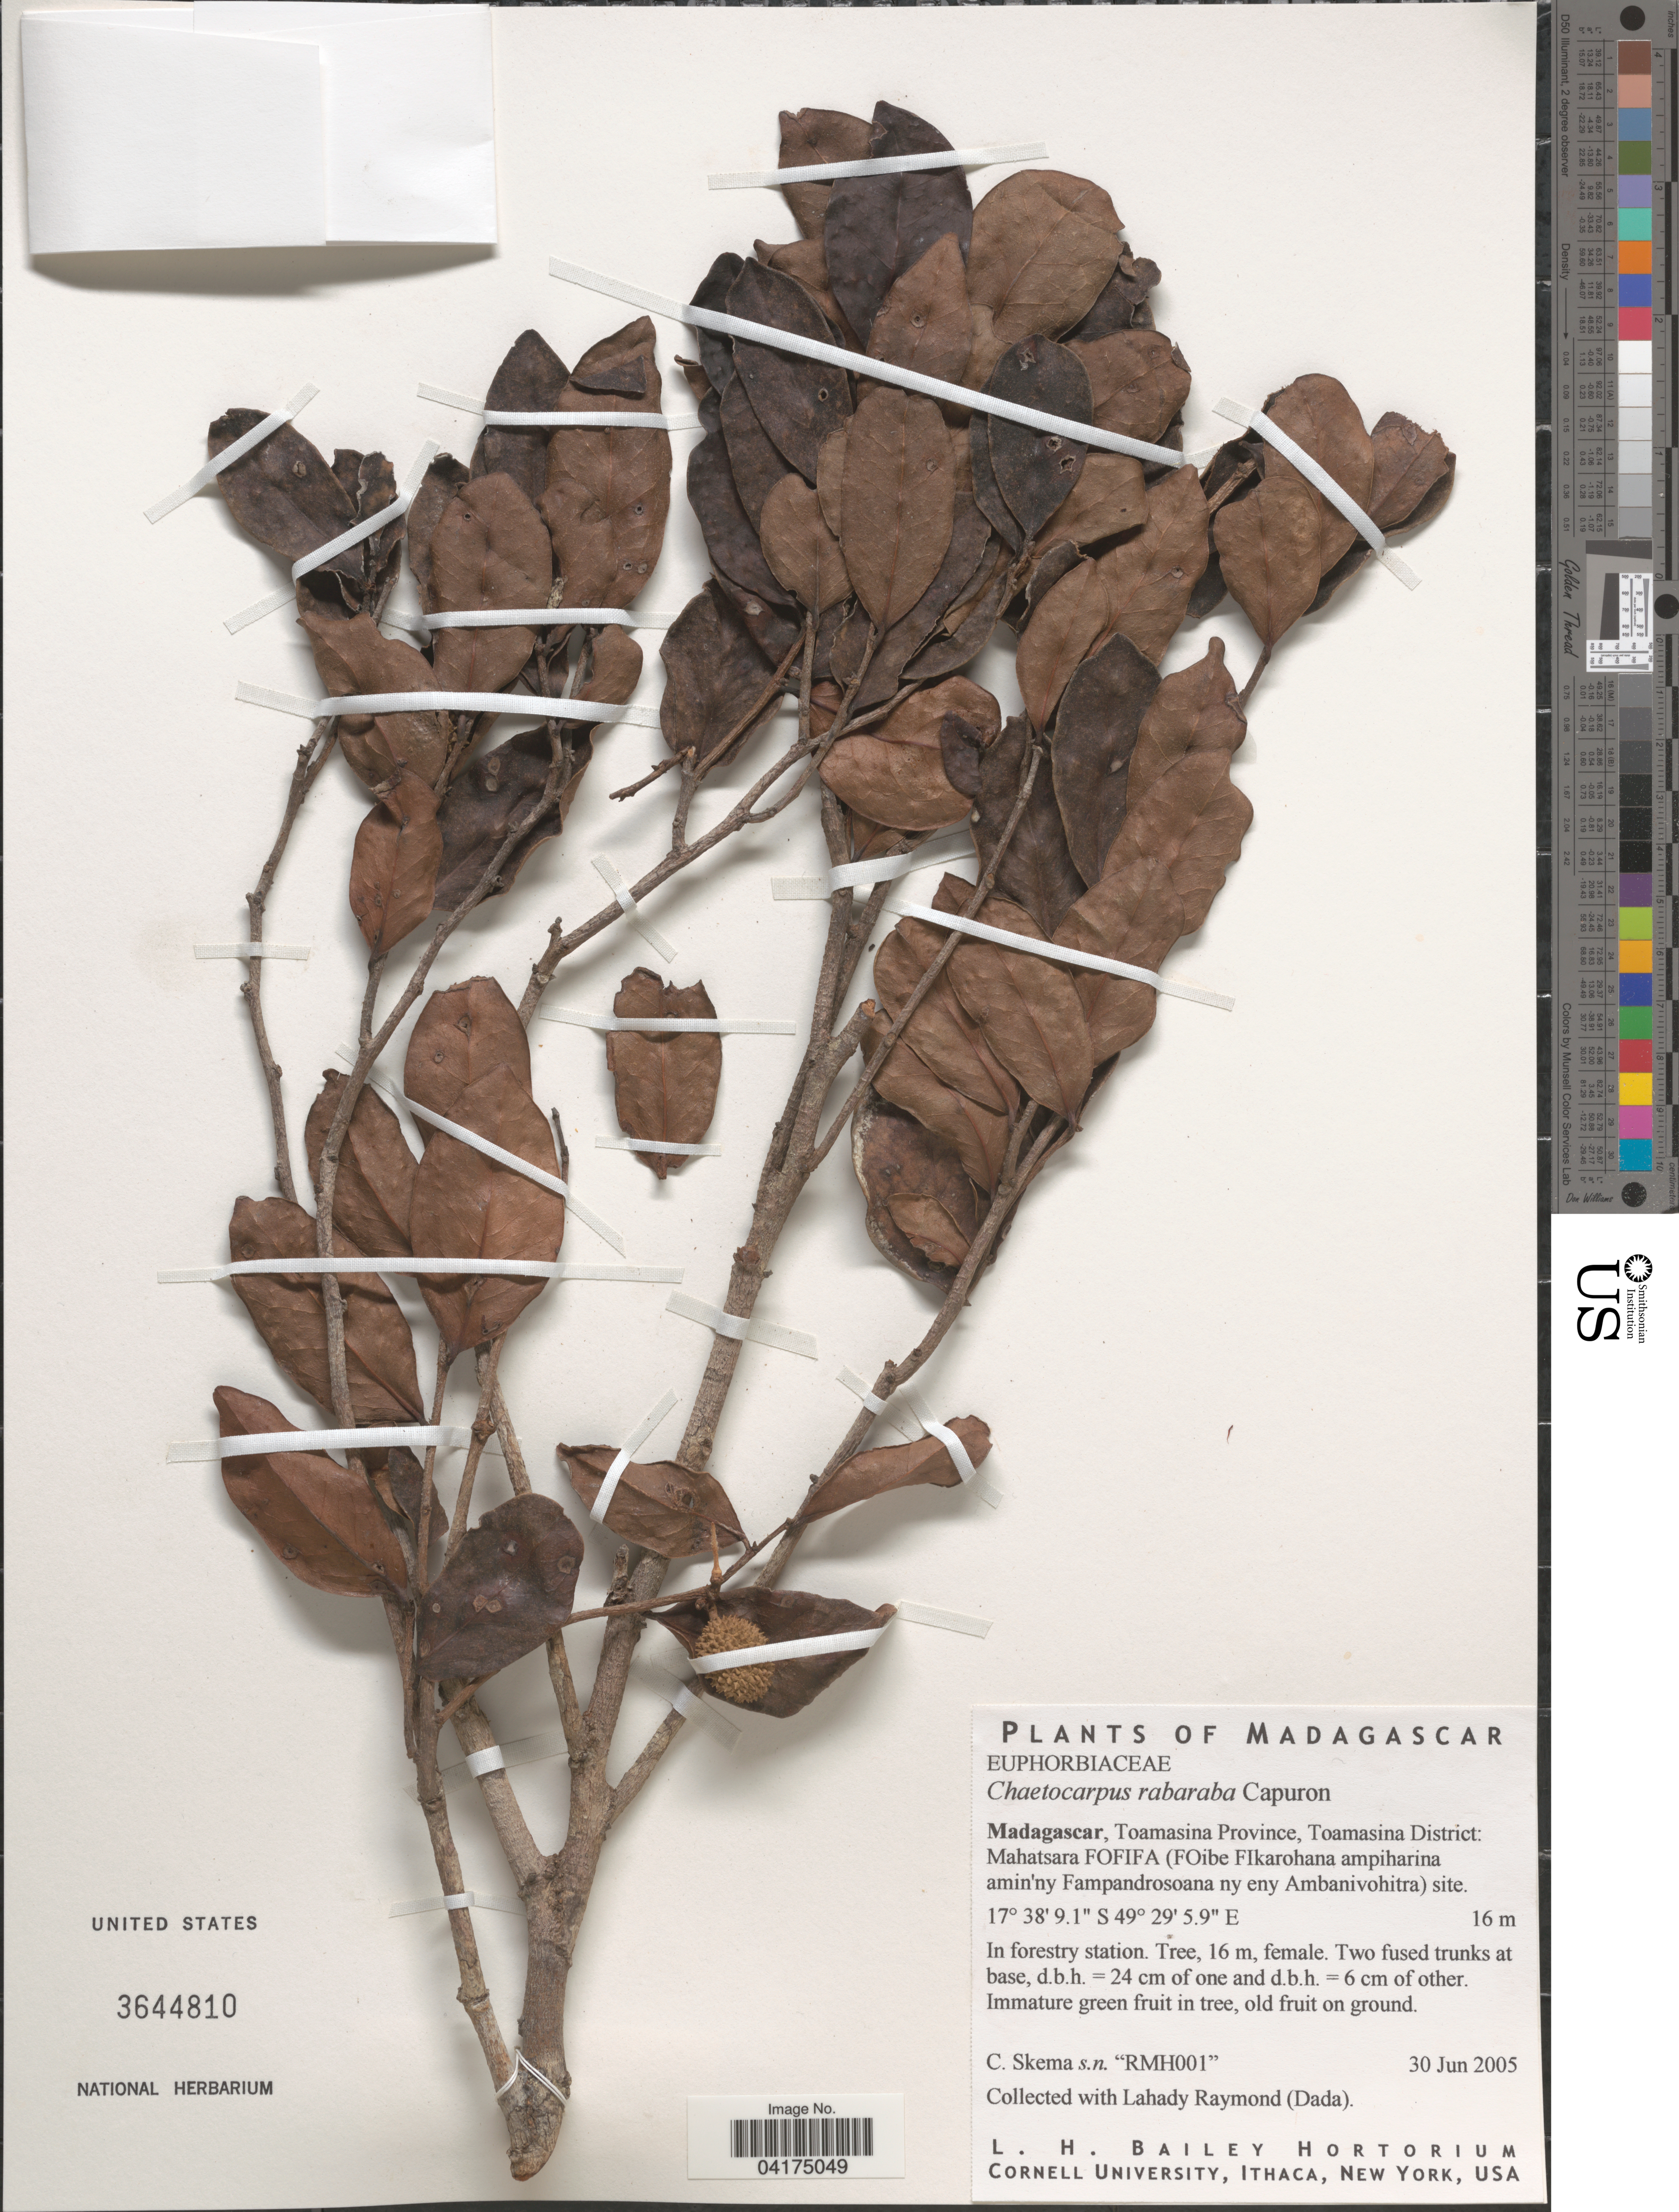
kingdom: Plantae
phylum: Tracheophyta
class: Magnoliopsida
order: Malpighiales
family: Peraceae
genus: Chaetocarpus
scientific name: Chaetocarpus rabaraba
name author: Capuron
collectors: C. Skema & L. Raymond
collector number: RMH001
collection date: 2005-06-30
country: Madagascar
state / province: Atsinanana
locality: Toamasina District: Mahatsara FOFIFA (FOibe FIkarohana ampiharina amin'ny Fampandrosoana ny eny Ambanivohitra) site.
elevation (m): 16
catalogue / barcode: US 3644810